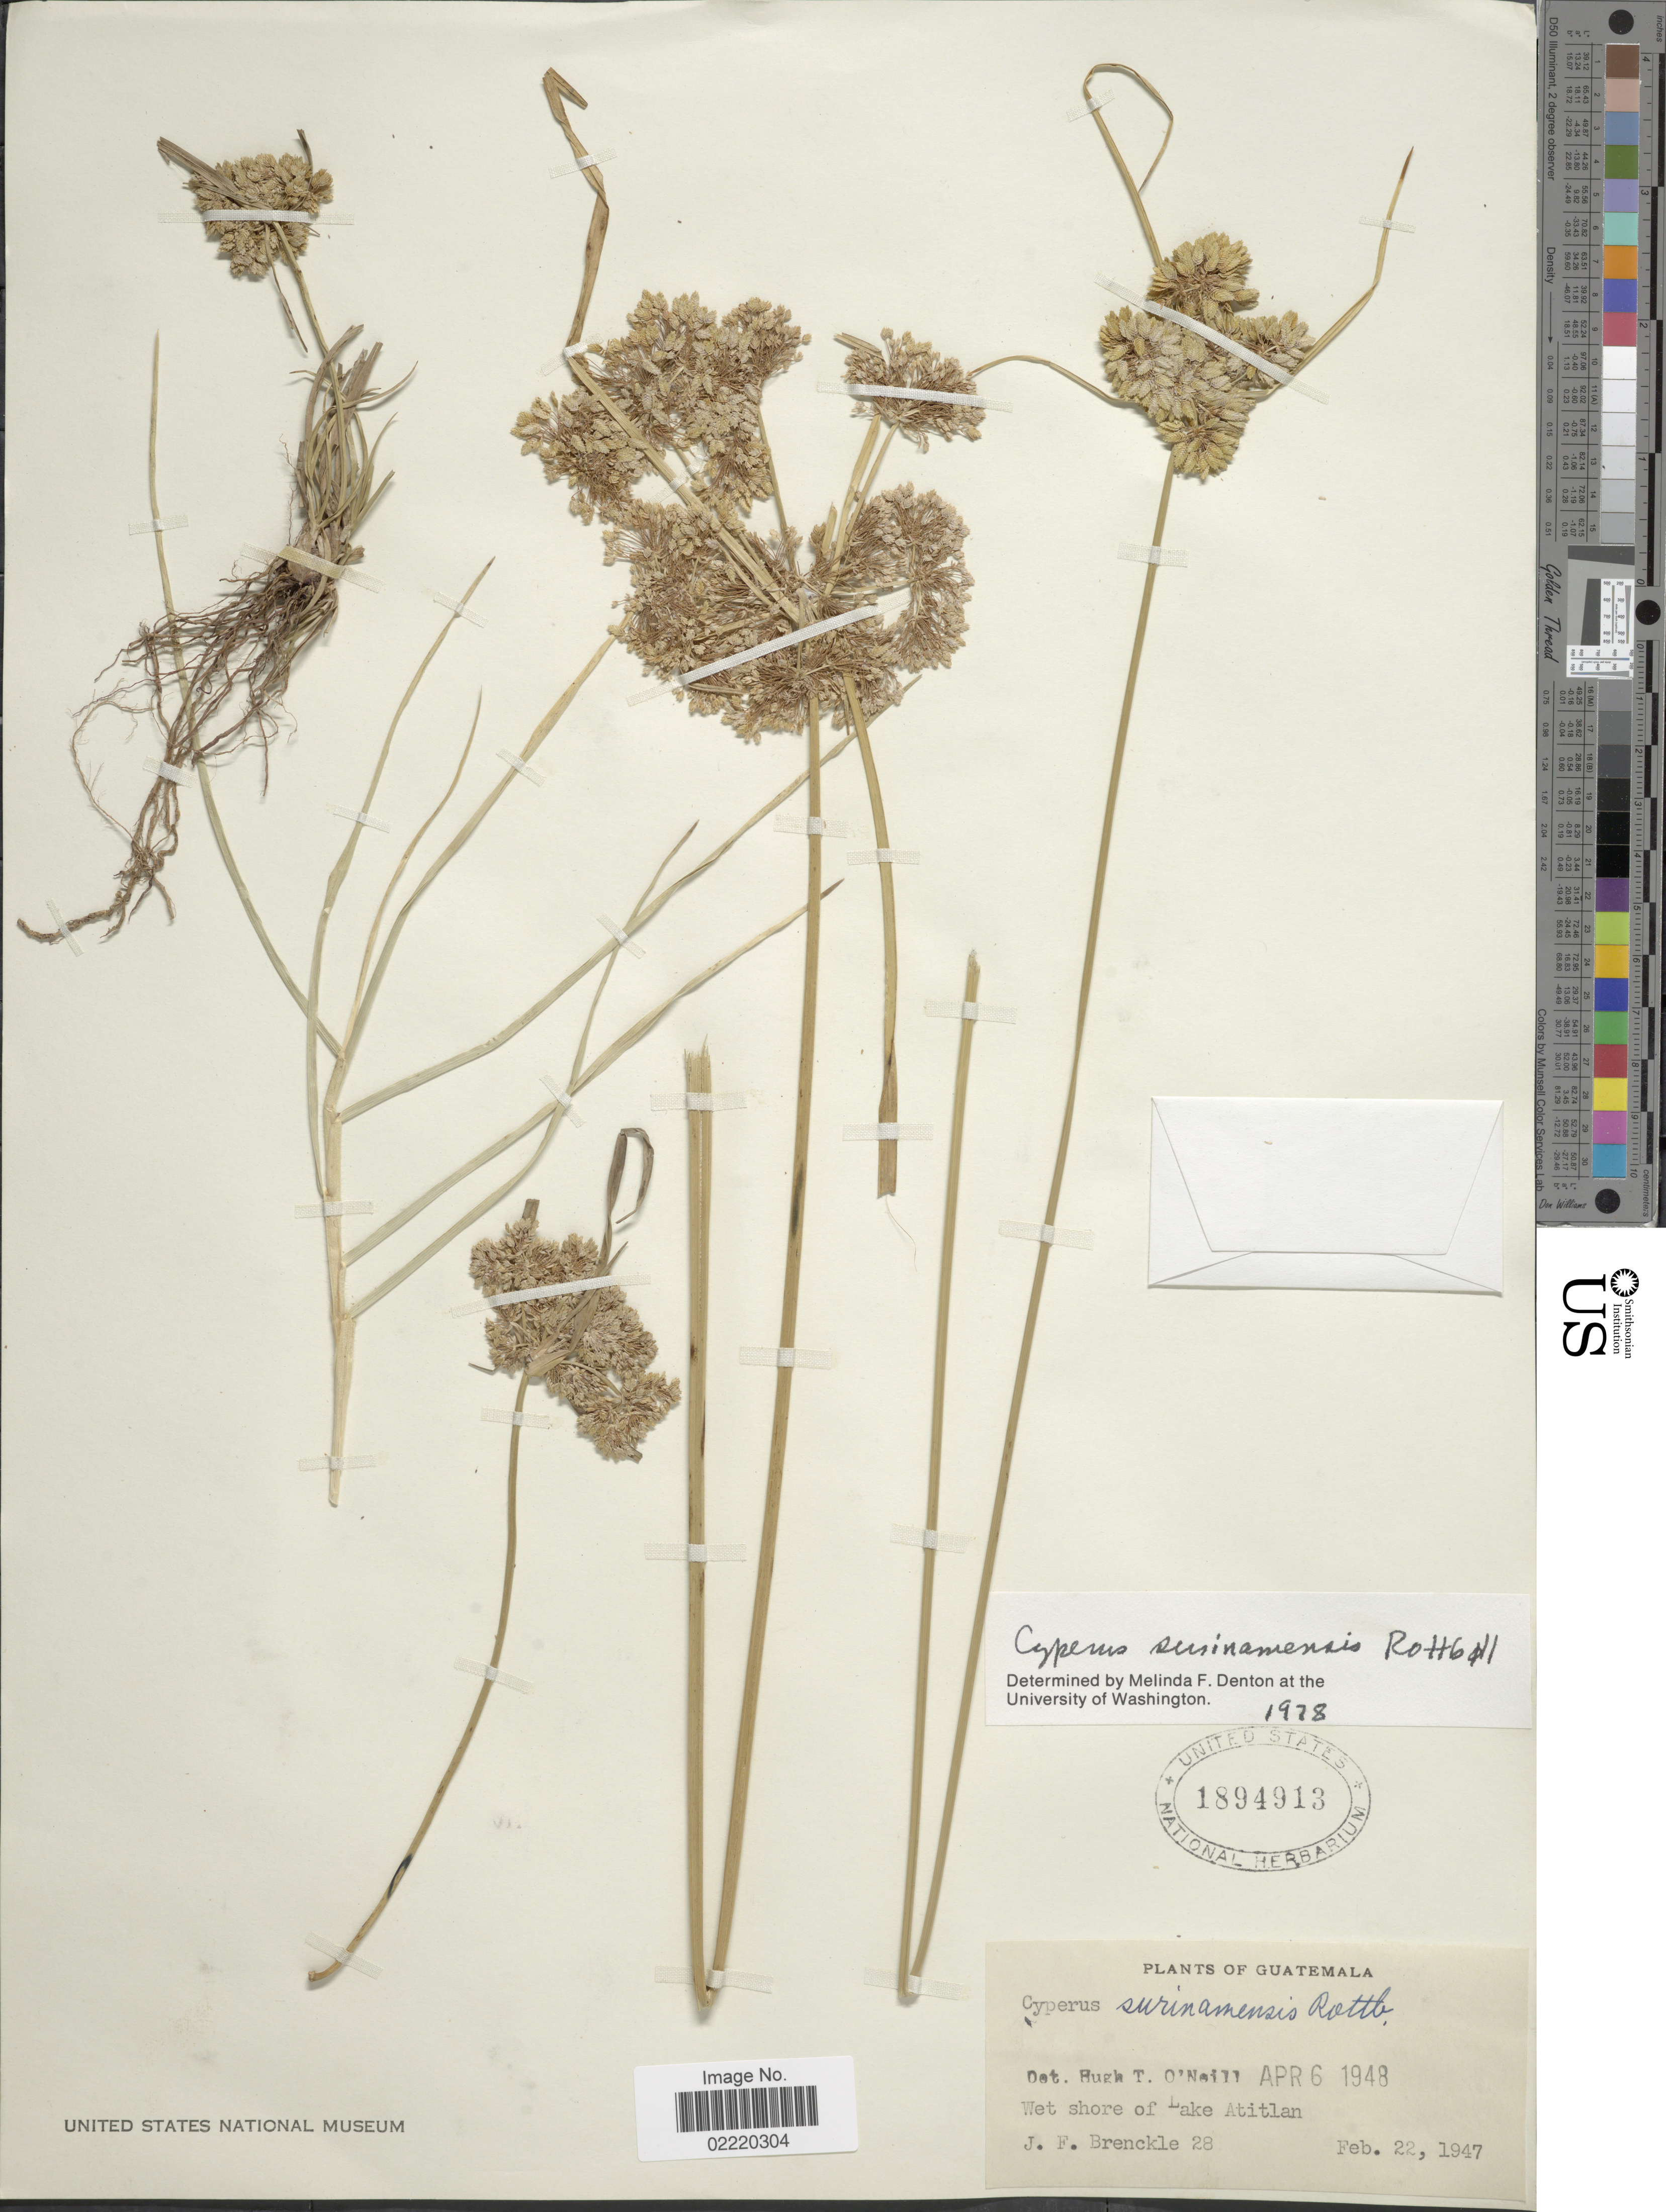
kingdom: Plantae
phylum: Tracheophyta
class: Liliopsida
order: Poales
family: Cyperaceae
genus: Cyperus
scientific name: Cyperus surinamensis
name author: Rottb.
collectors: J. Brenckle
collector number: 28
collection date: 1947-02-22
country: Guatemala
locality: Wet shore of Lake Atitlan.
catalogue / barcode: US 1894913